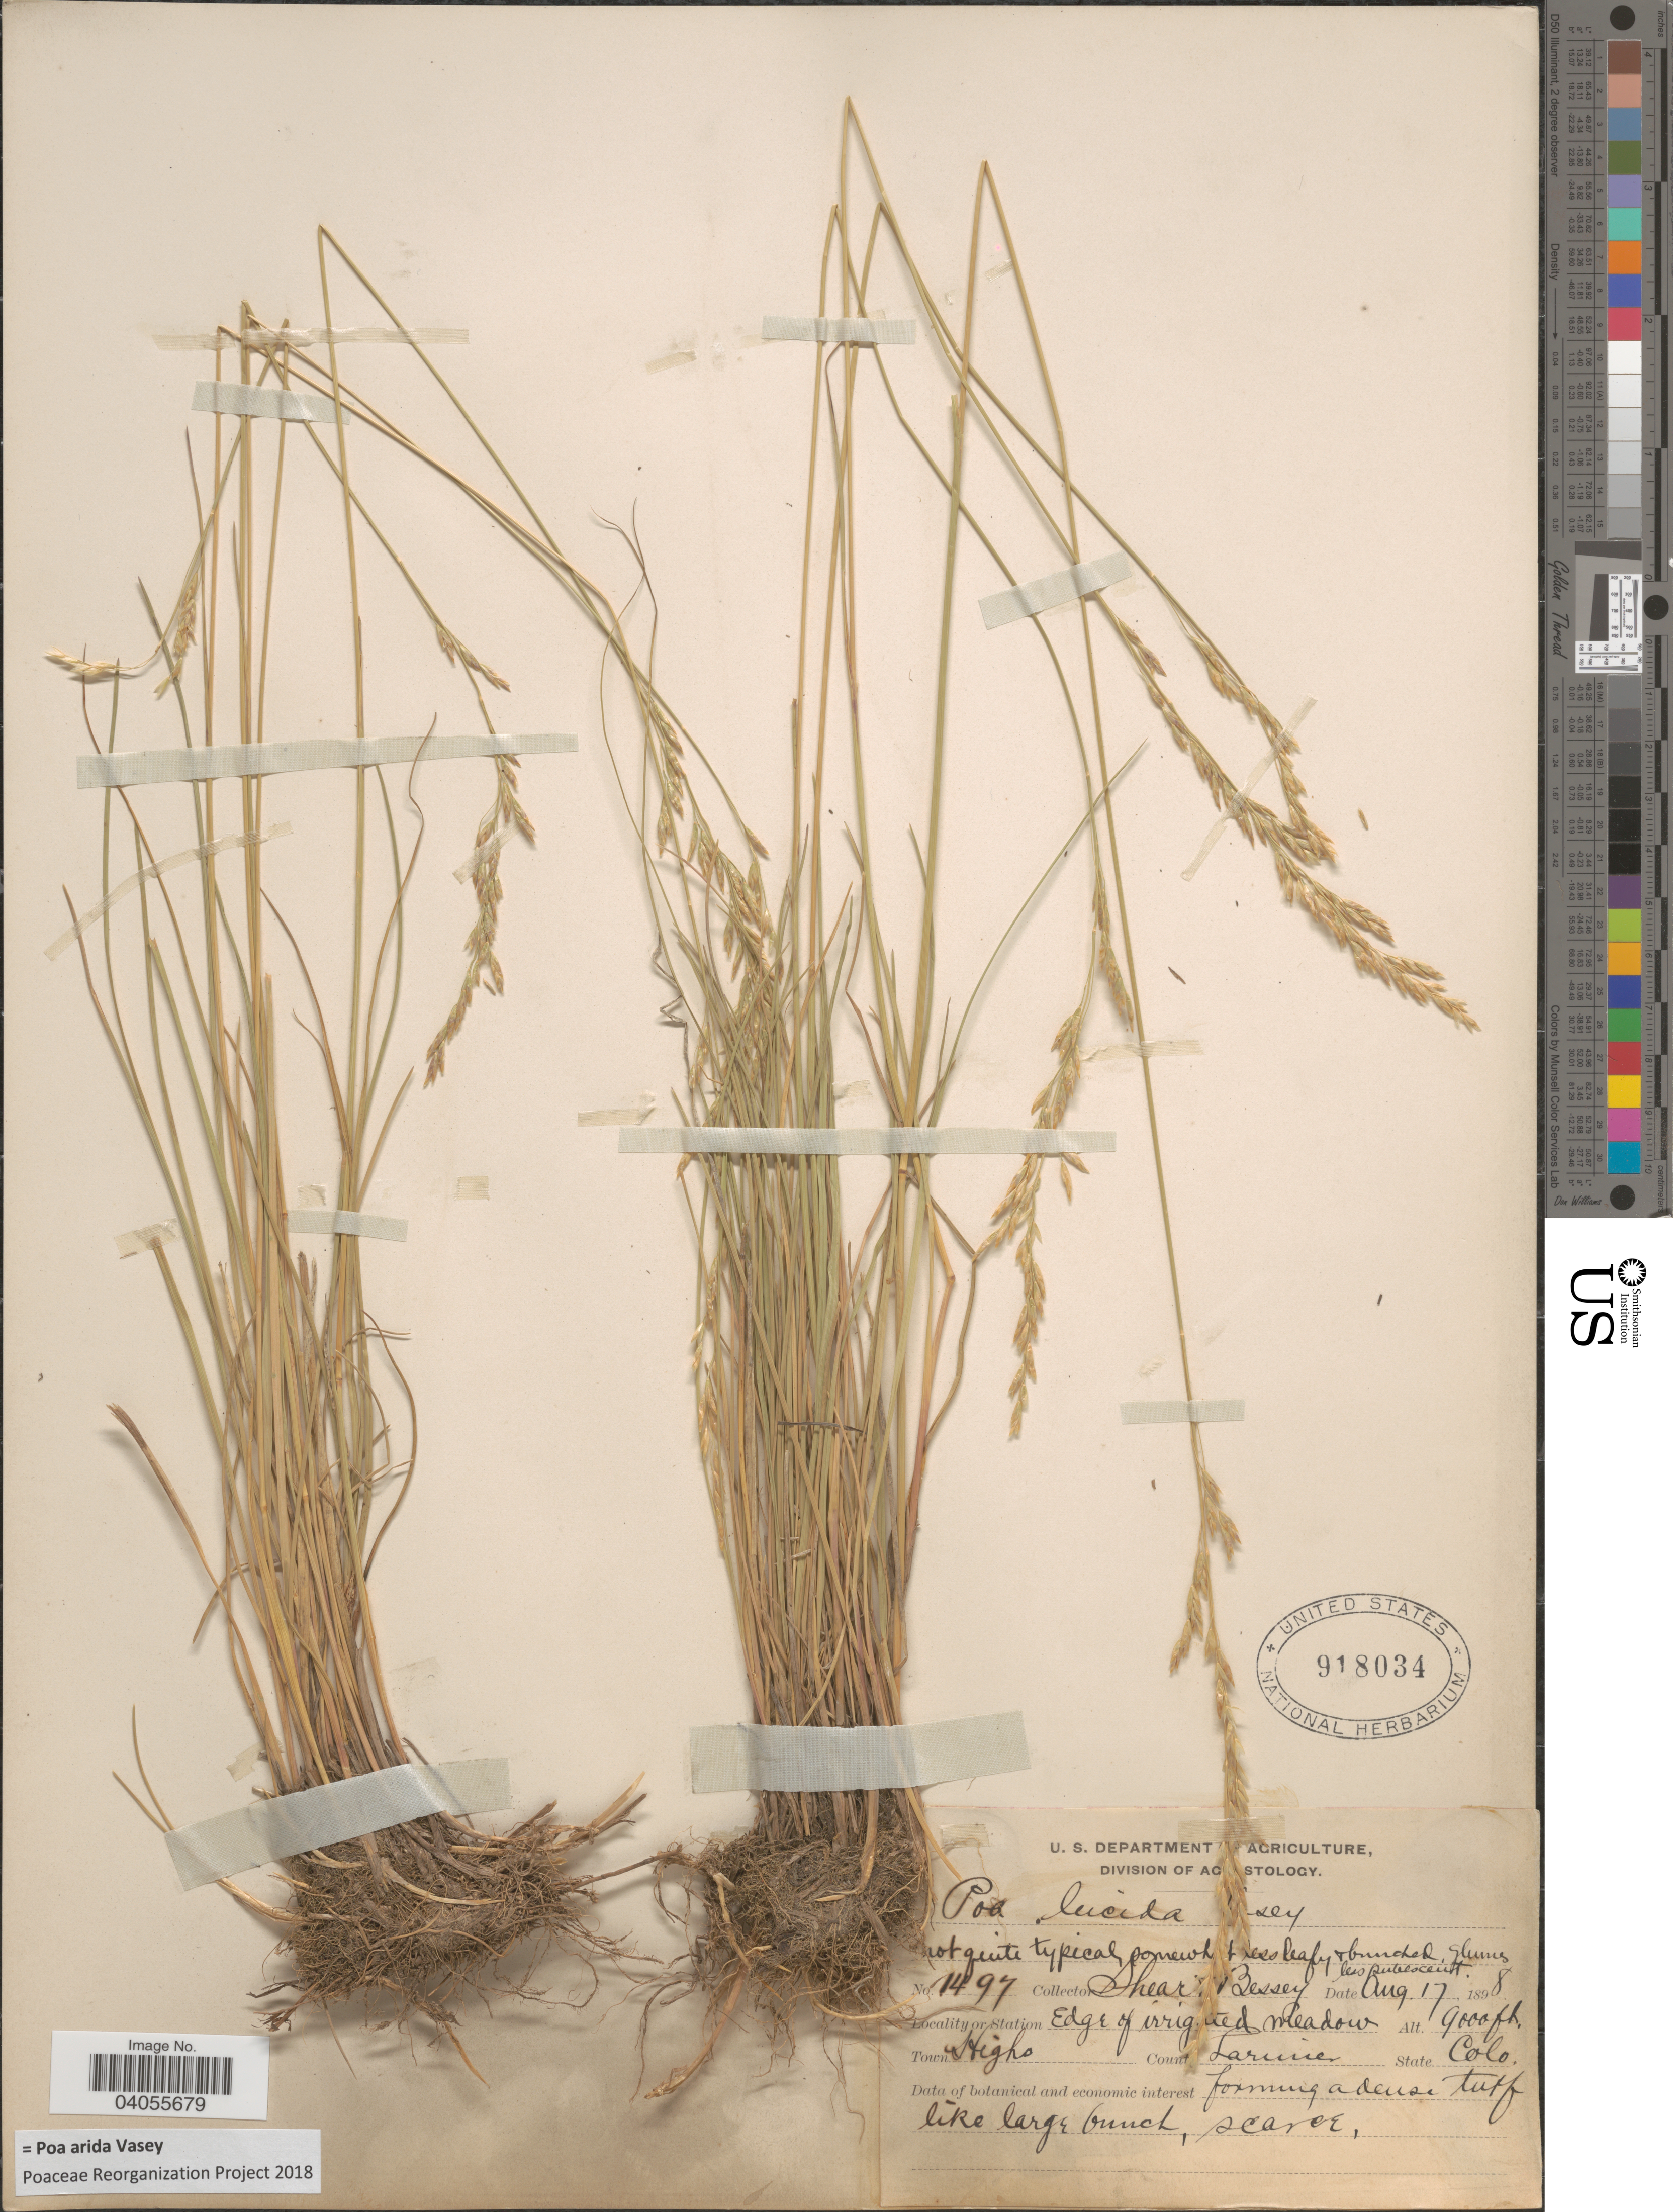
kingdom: Plantae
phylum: Tracheophyta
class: Liliopsida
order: Poales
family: Poaceae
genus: Poa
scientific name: Poa arida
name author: Vasey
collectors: -- Shear & -. Bessey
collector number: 1497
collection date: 1898-08-17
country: United States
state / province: Colorado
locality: Station Edge of irrigated meadow. Town Highs County Laramie.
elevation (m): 2743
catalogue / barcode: US 918034